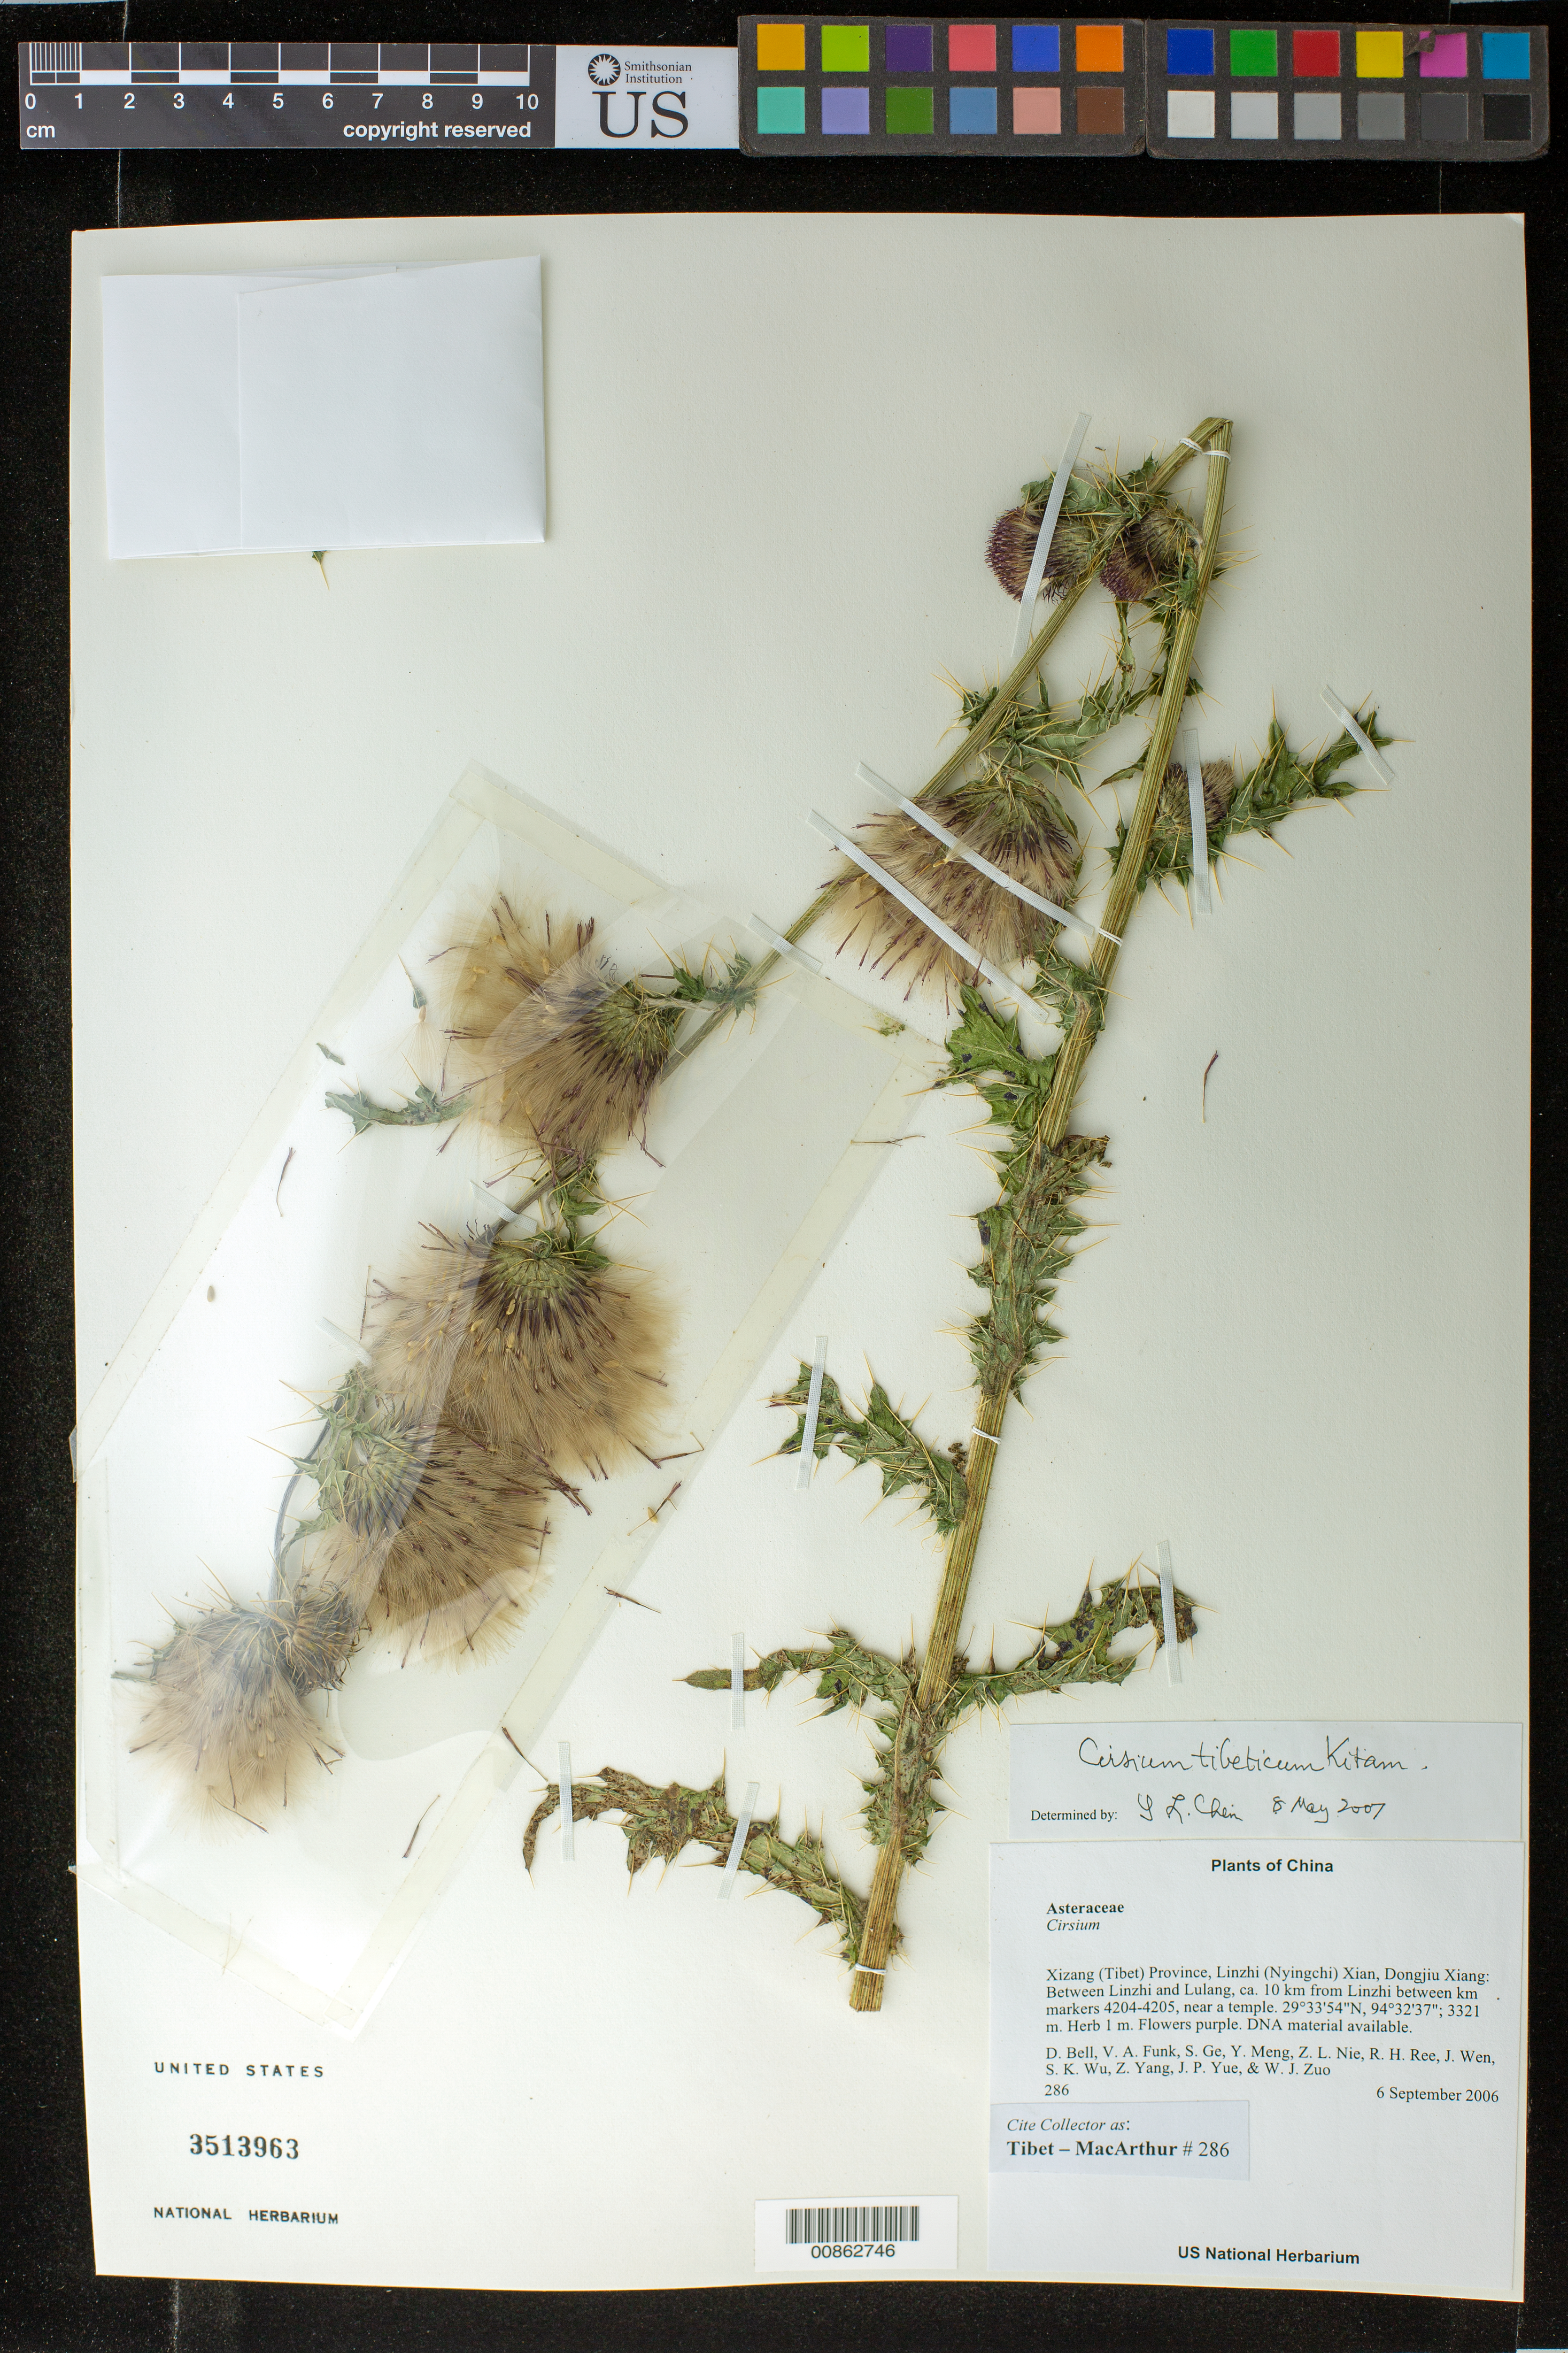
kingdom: Plantae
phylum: Tracheophyta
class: Magnoliopsida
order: Asterales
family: Asteraceae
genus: Cirsium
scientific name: Cirsium tibeticum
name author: Kitam.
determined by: Yilin Chen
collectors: Tibet-MacArthur, D. A. Bell, V. Funk, S. Ge, Y. Meng, Z. Nie, R. Ree, J. Wen, S. K. Wu, Z. Yang, J. Yue & W. Zuo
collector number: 286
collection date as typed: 06 Sep 2006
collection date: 2006-09-06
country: China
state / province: Xizang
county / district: Linzhi (Nyingchi) Xian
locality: Dongjiu Xiang. Between Linzhi and Lulang, ca. 10 km from Linzhi between km markers 4204-4205, near a temple.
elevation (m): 3321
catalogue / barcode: US 3513963